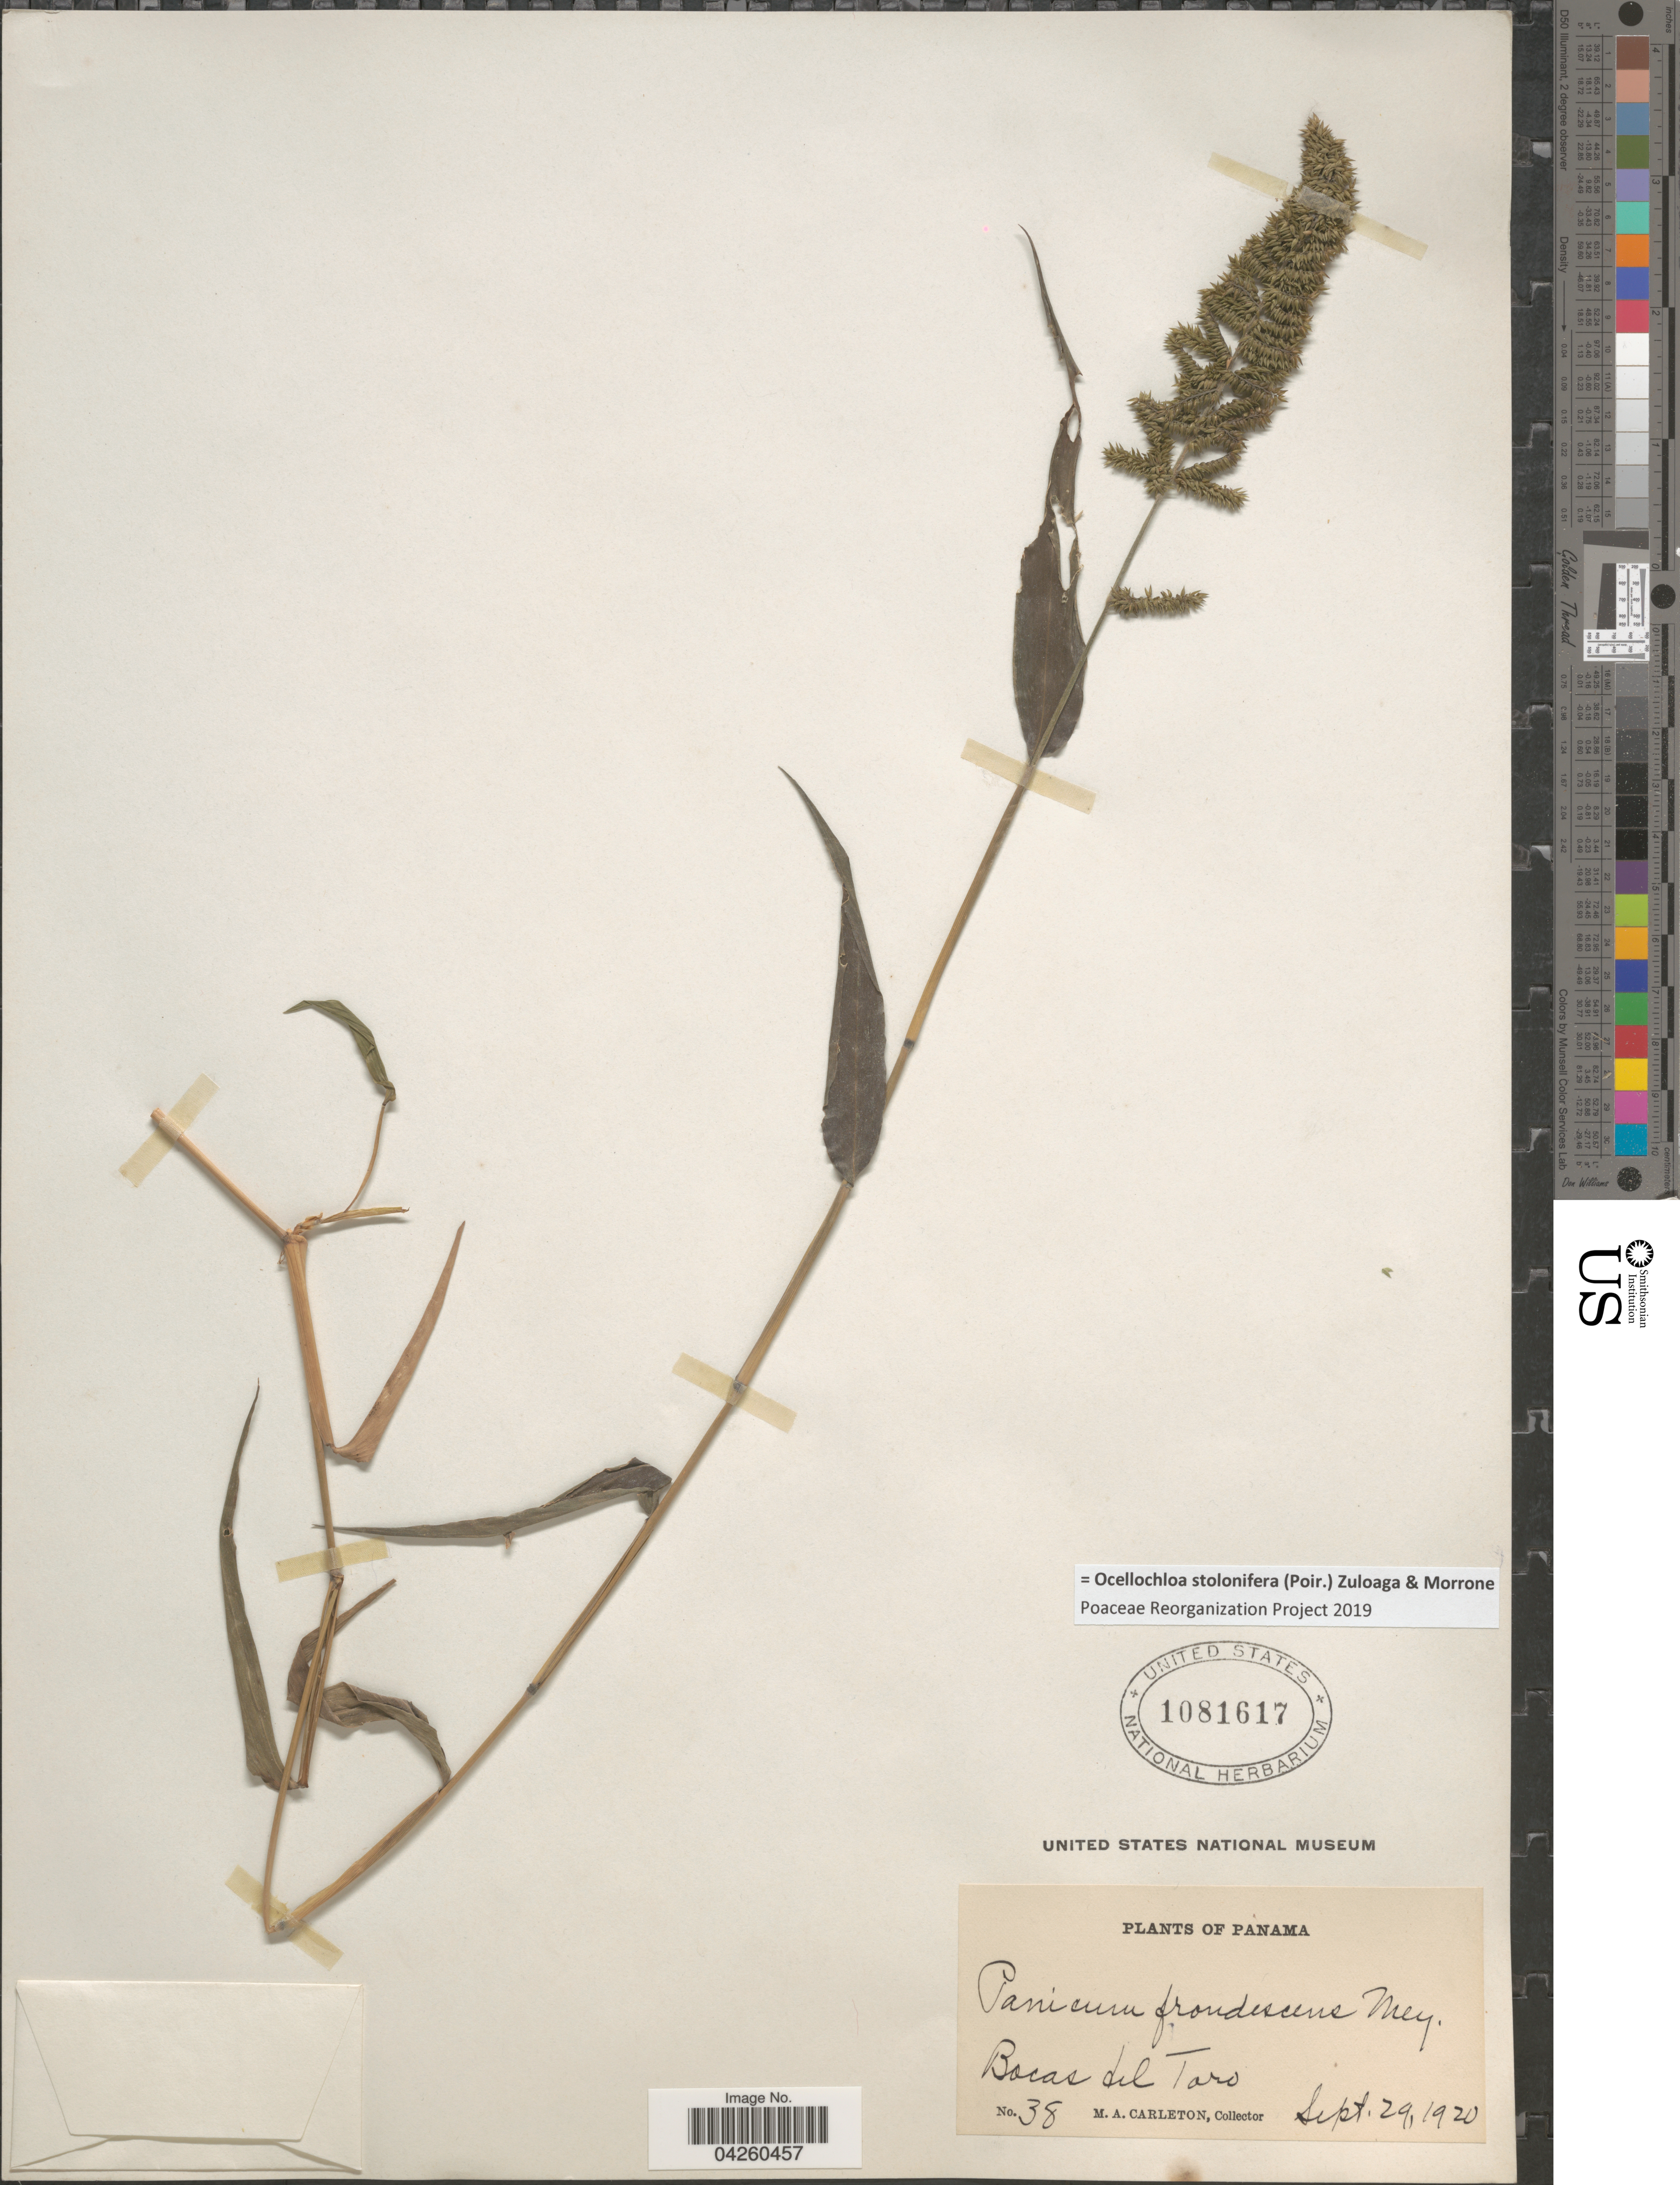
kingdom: Plantae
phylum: Tracheophyta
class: Liliopsida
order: Poales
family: Poaceae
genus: Ocellochloa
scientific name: Ocellochloa stolonifera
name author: (Poir.) Zuloaga & Morrone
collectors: M. A. Carleton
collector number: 38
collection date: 1920-09-29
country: Panama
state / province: Bocas del Toro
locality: Bocas del Toro.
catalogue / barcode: US 1081617